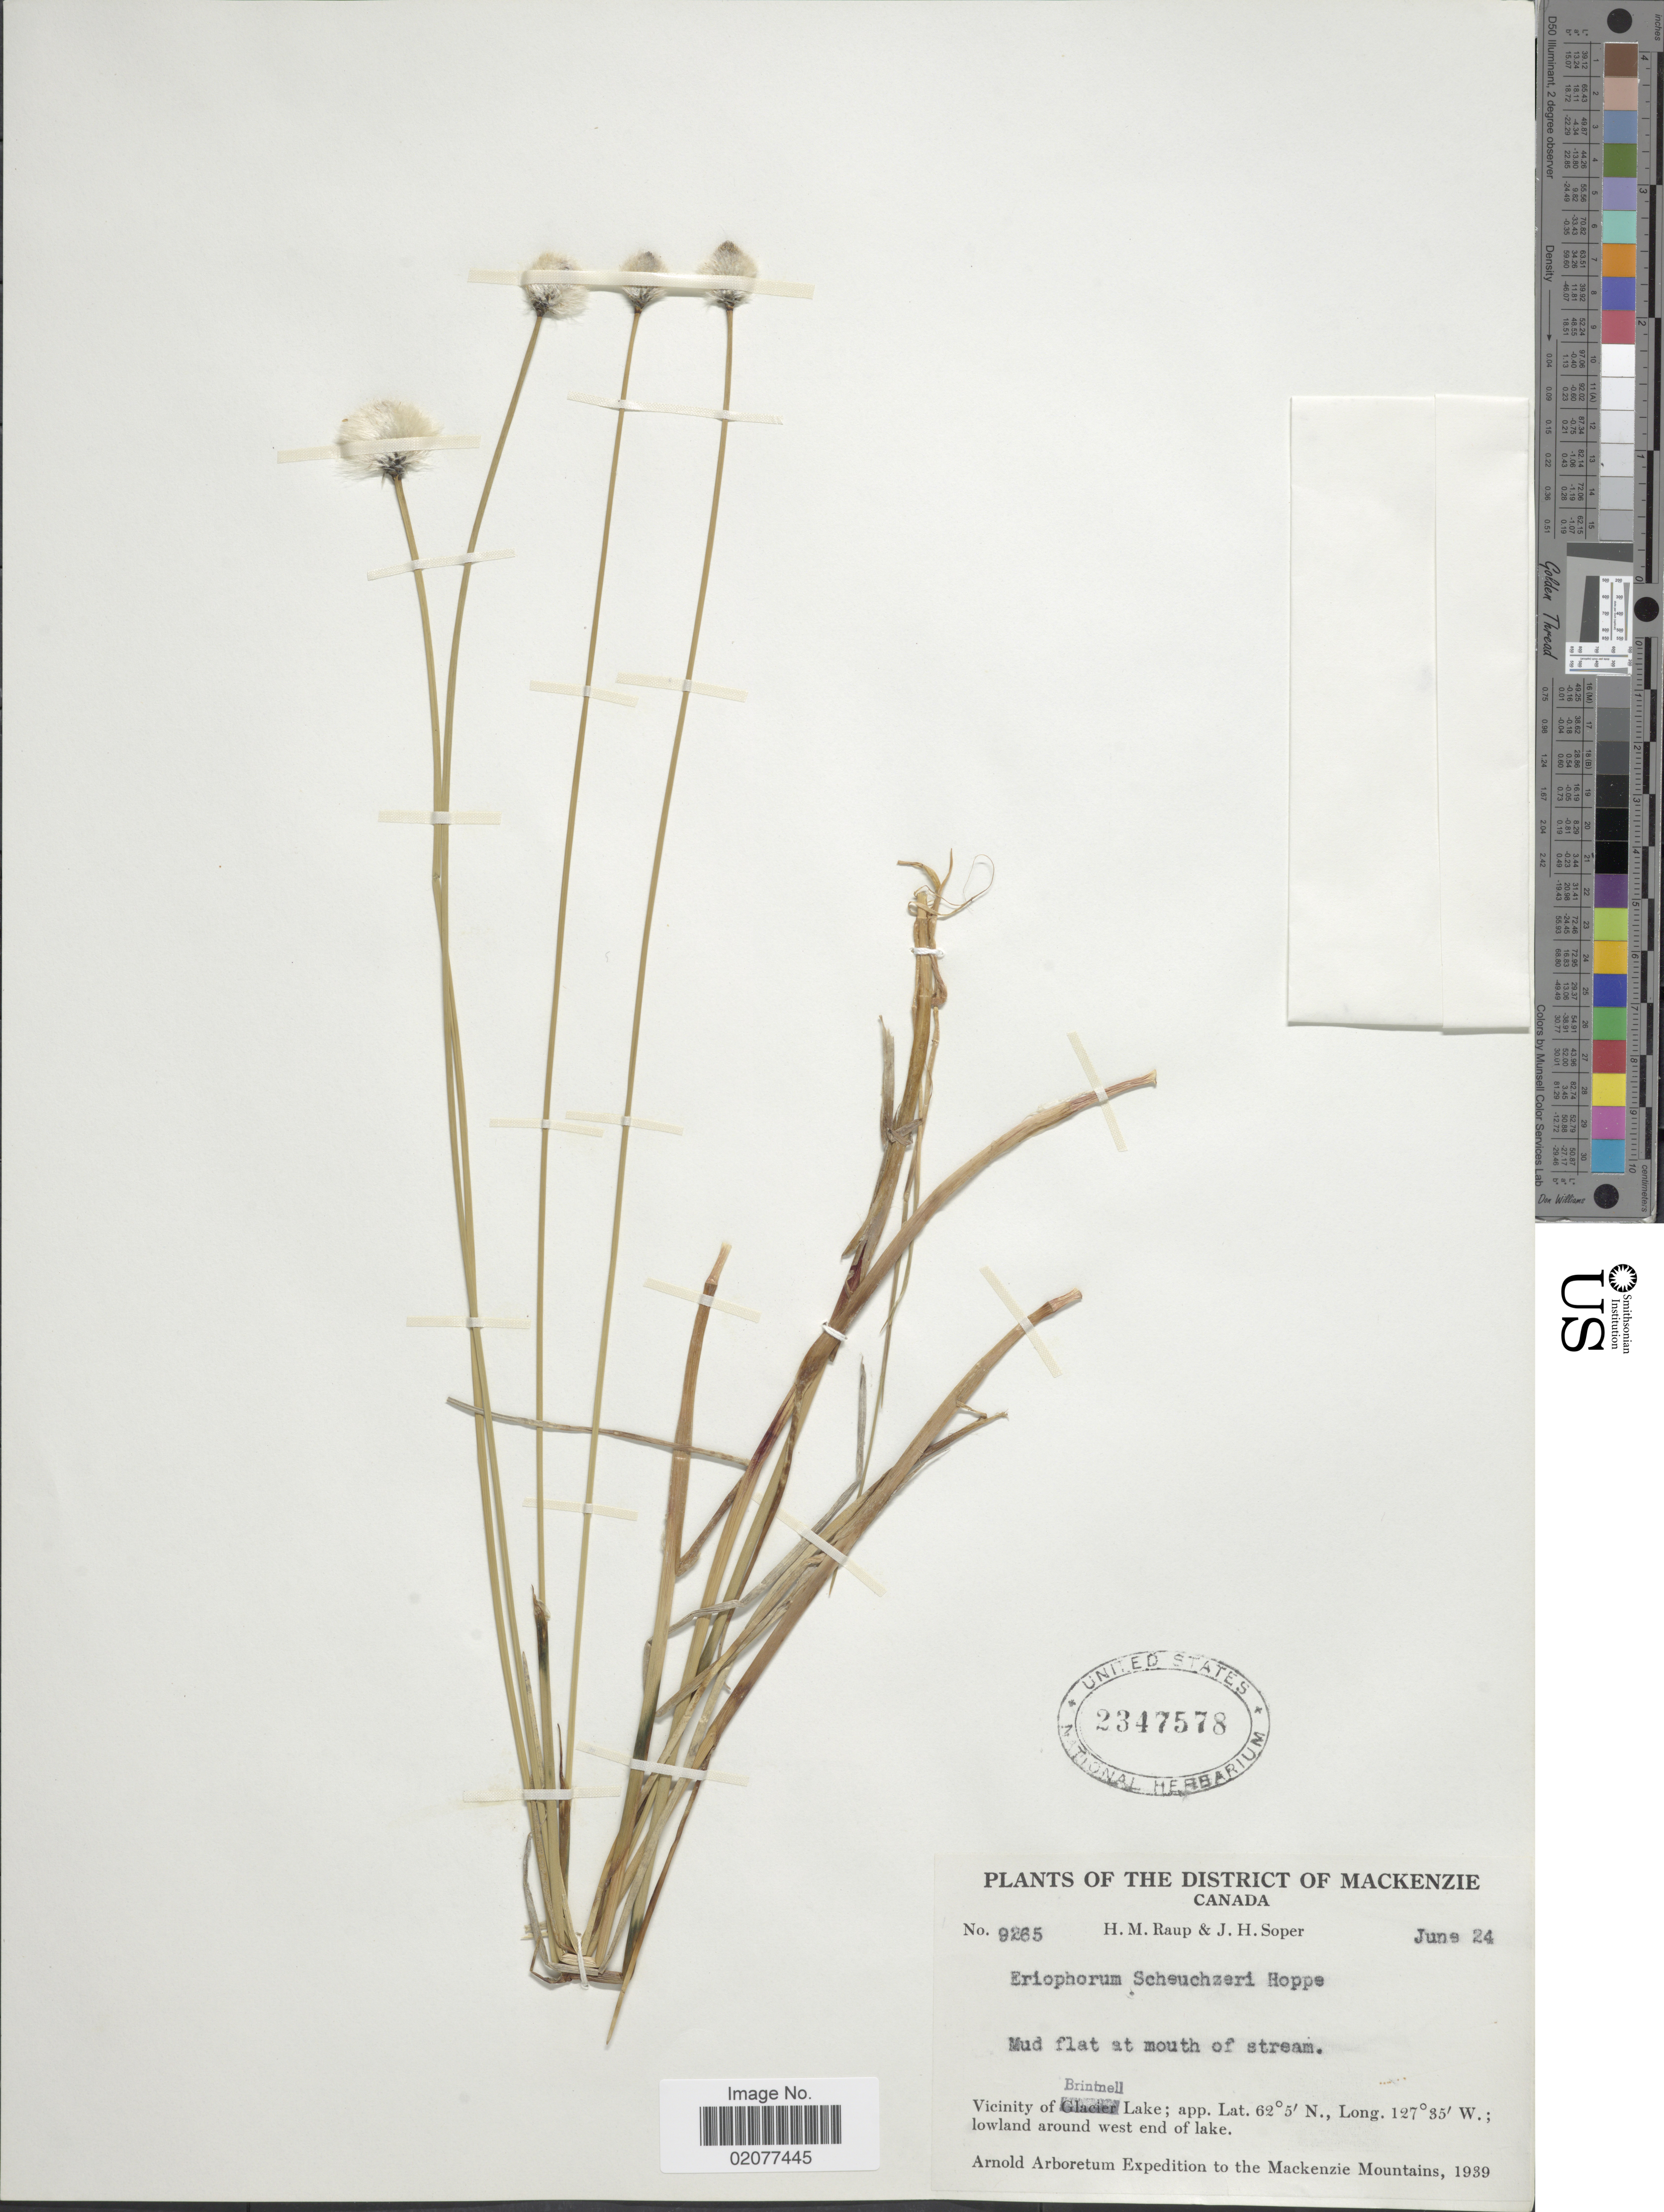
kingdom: Plantae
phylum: Tracheophyta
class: Liliopsida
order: Poales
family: Cyperaceae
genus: Eriophorum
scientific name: Eriophorum scheuchzeri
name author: Hoppe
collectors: H. Raup & J. H. Soper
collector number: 9265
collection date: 1939-06-24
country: Canada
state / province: Alberta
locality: District of Mackenzie, Canada. Vicinity of Brintnell Lake. lowland around west end of Lake.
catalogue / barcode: US 2347578